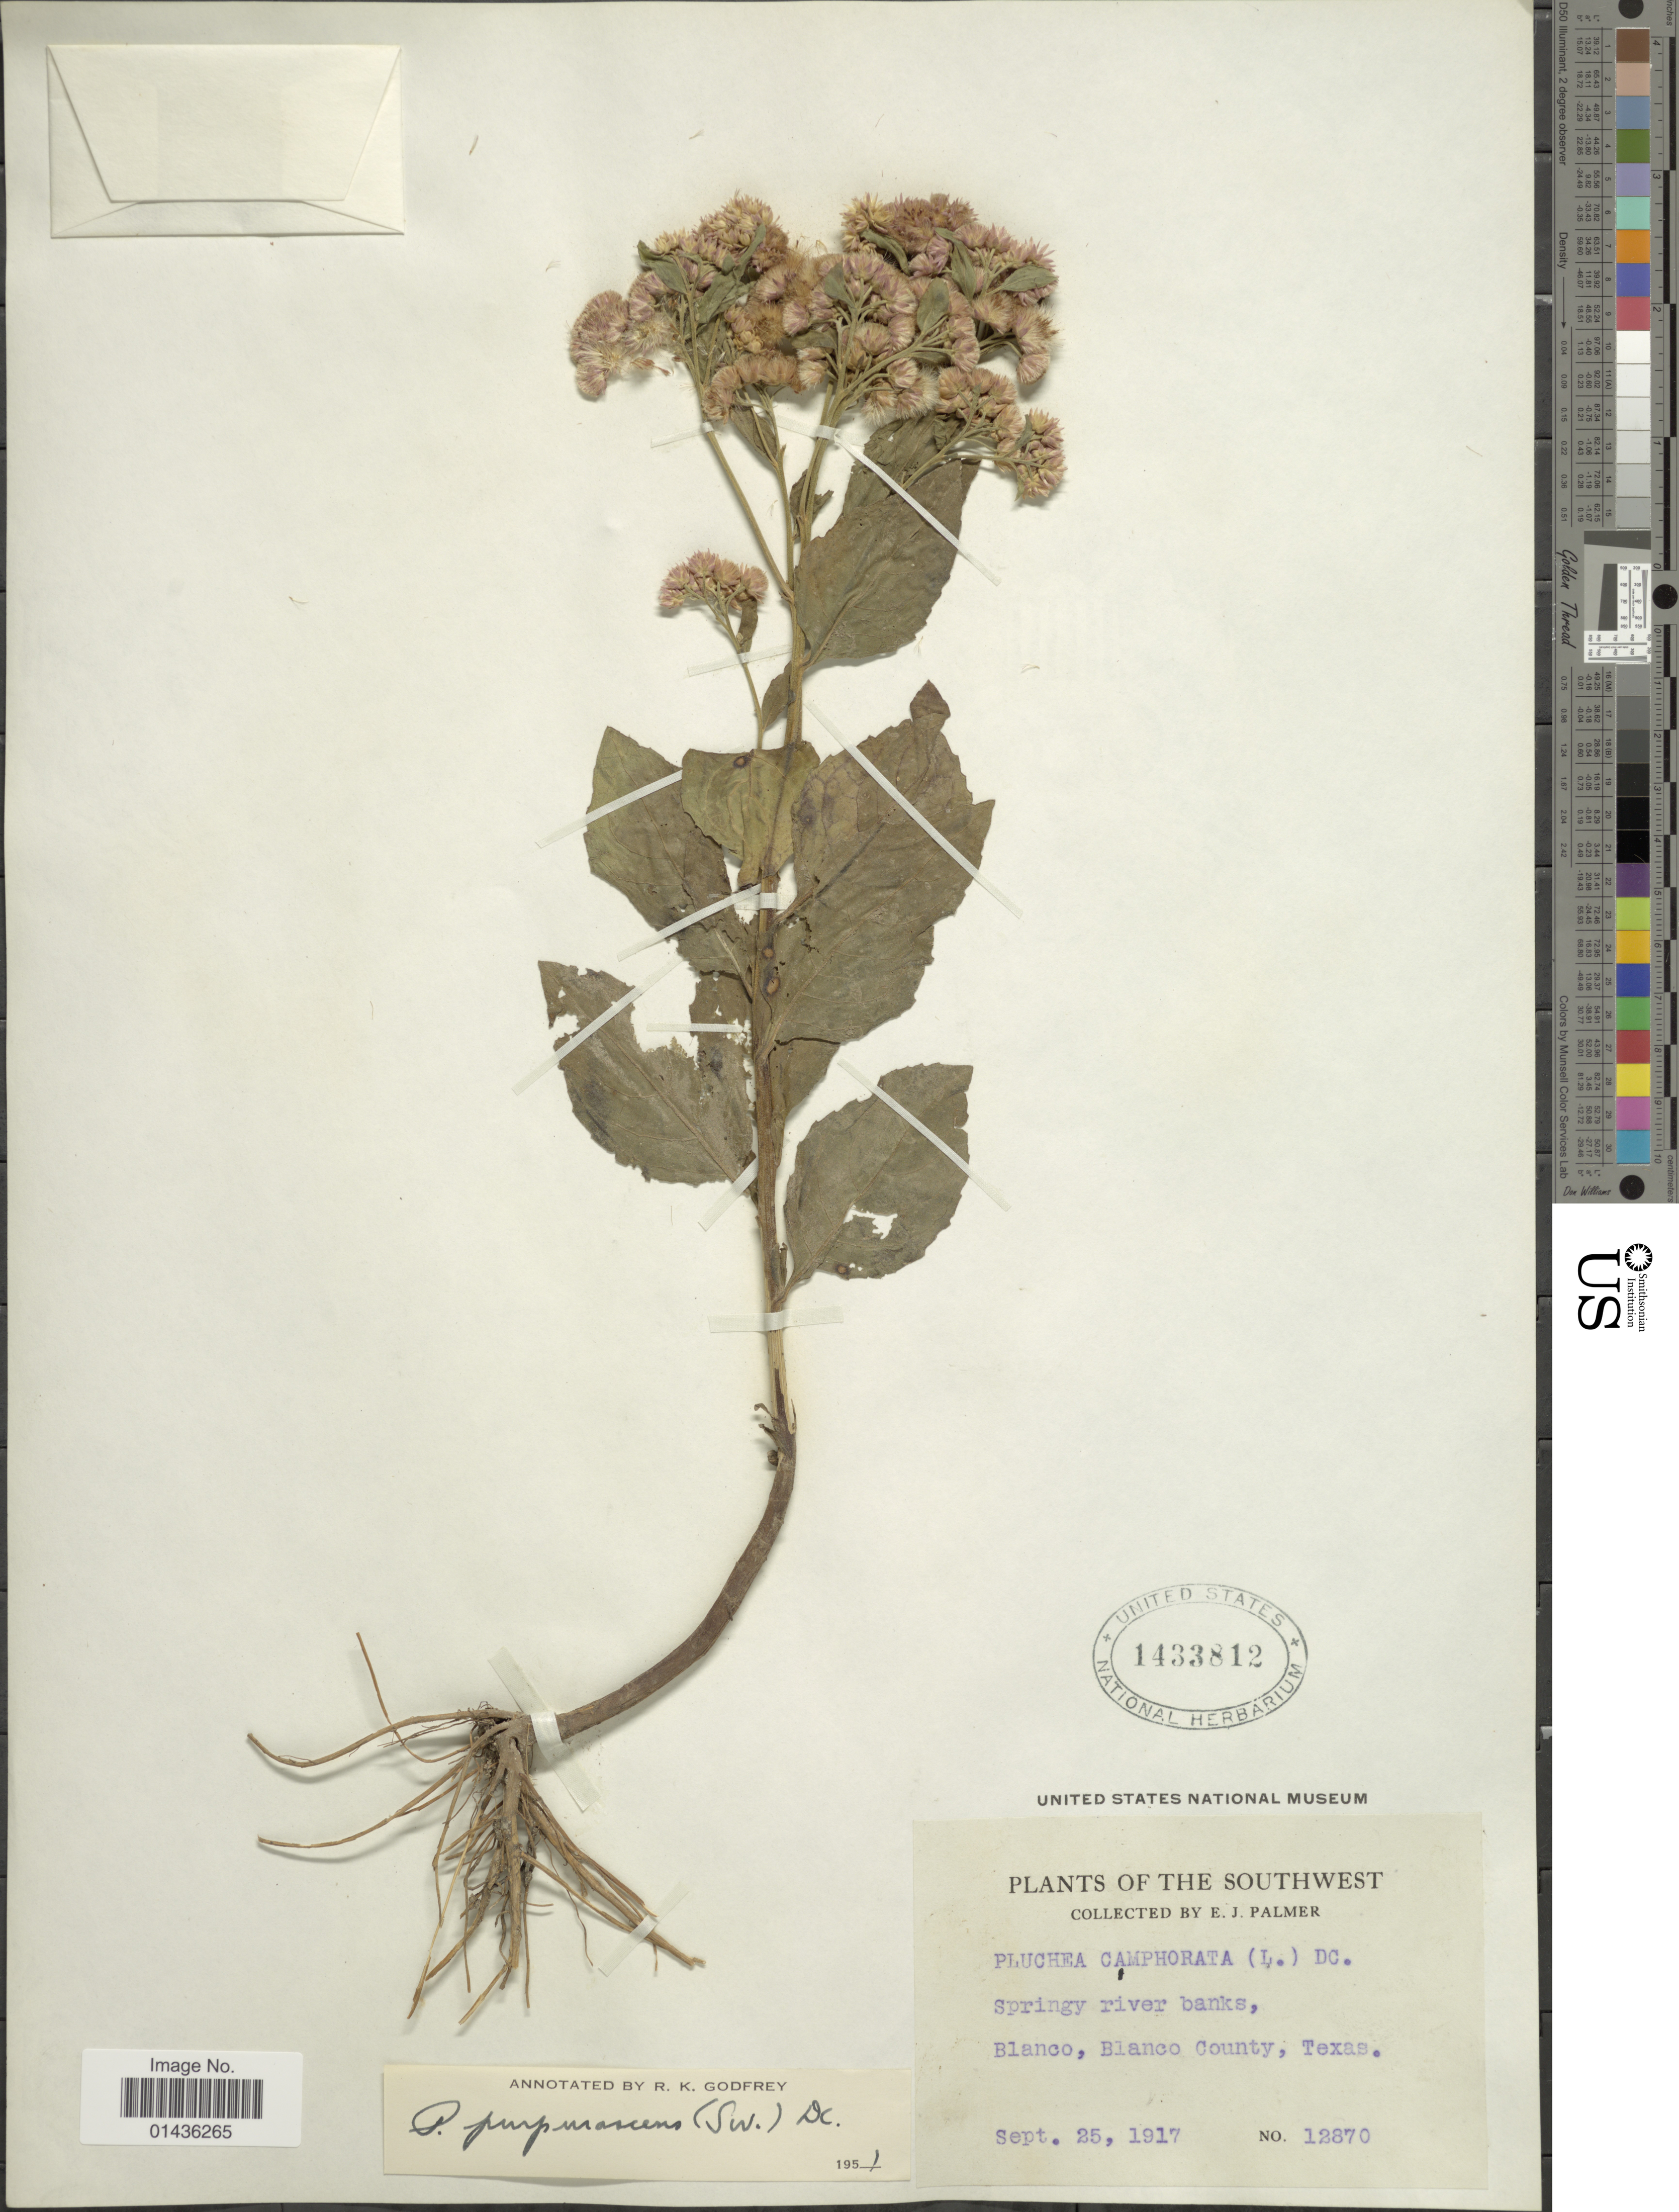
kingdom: Plantae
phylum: Tracheophyta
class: Magnoliopsida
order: Asterales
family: Asteraceae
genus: Pluchea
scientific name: Pluchea odorata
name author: (L.) Cass.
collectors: E. J. Palmer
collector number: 12870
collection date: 1917-09-25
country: United States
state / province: Texas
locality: The Southwest, Blanco, Blanco County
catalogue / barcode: US 1433812